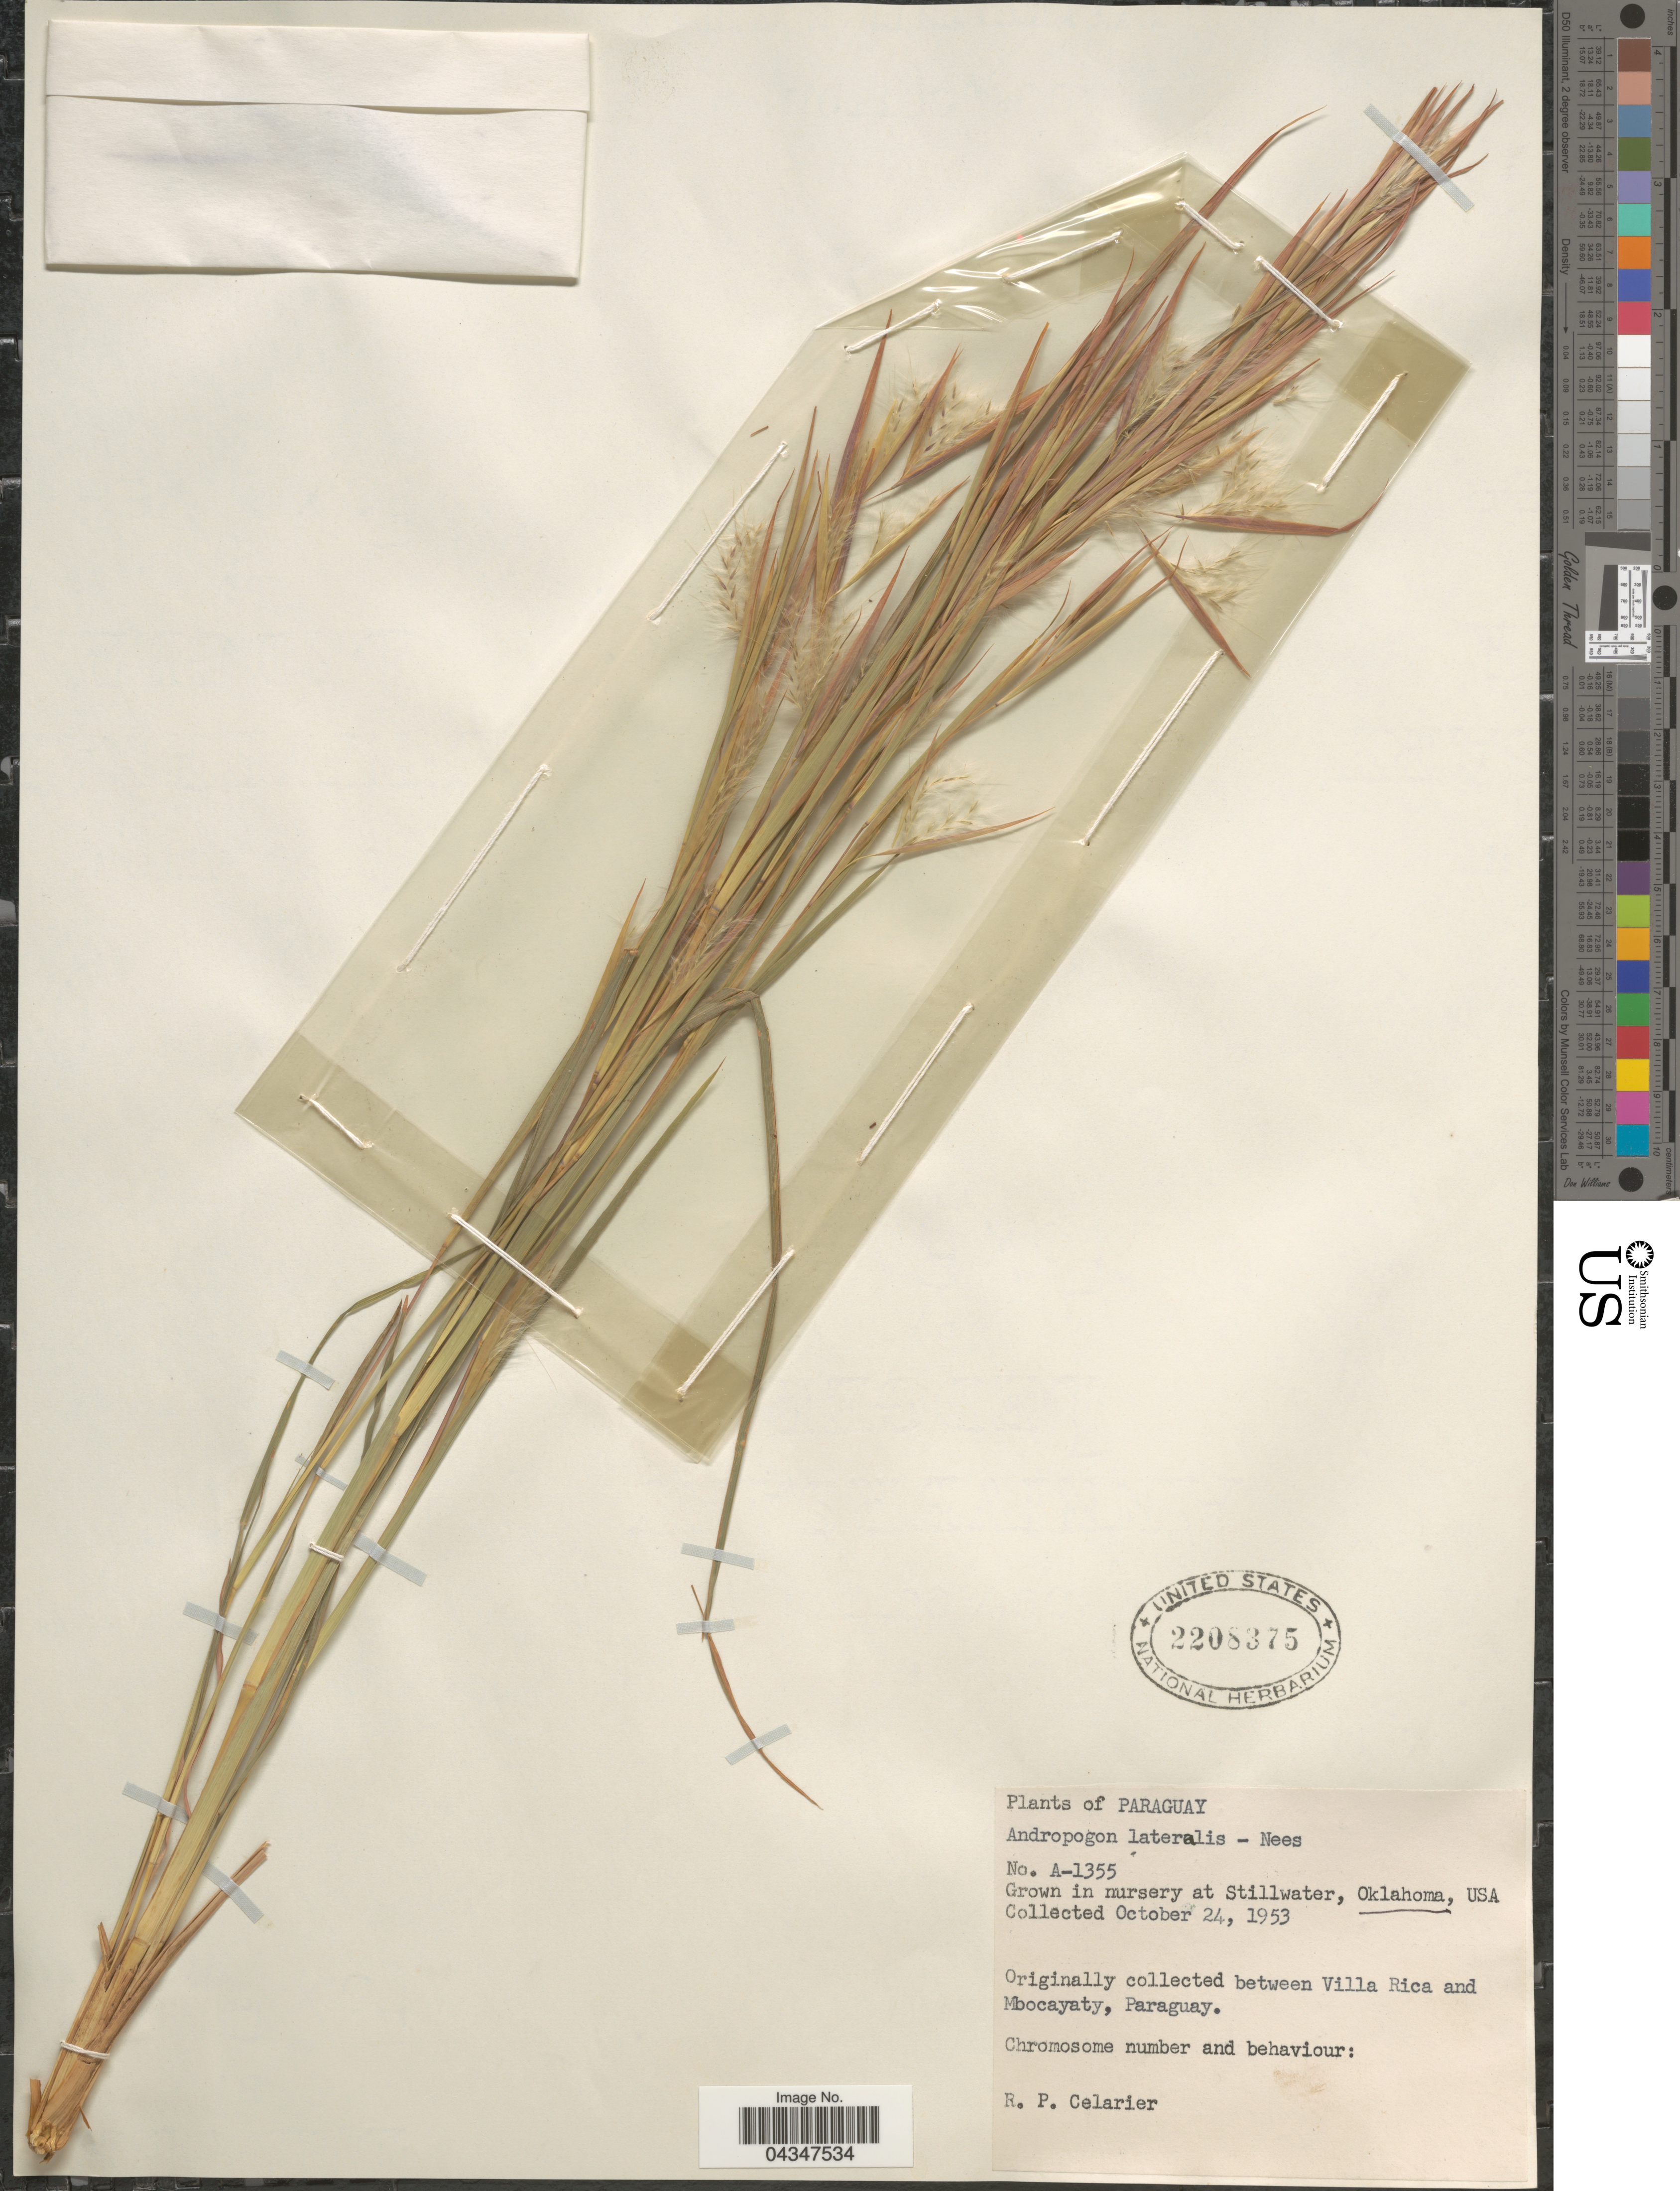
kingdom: Plantae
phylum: Tracheophyta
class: Liliopsida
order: Poales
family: Poaceae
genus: Andropogon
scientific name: Andropogon lateralis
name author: Nees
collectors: R. Celarier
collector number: A-1355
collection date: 1953-10-24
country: United States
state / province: Oklahoma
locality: In nursery at Stillwater.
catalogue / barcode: US 2208375